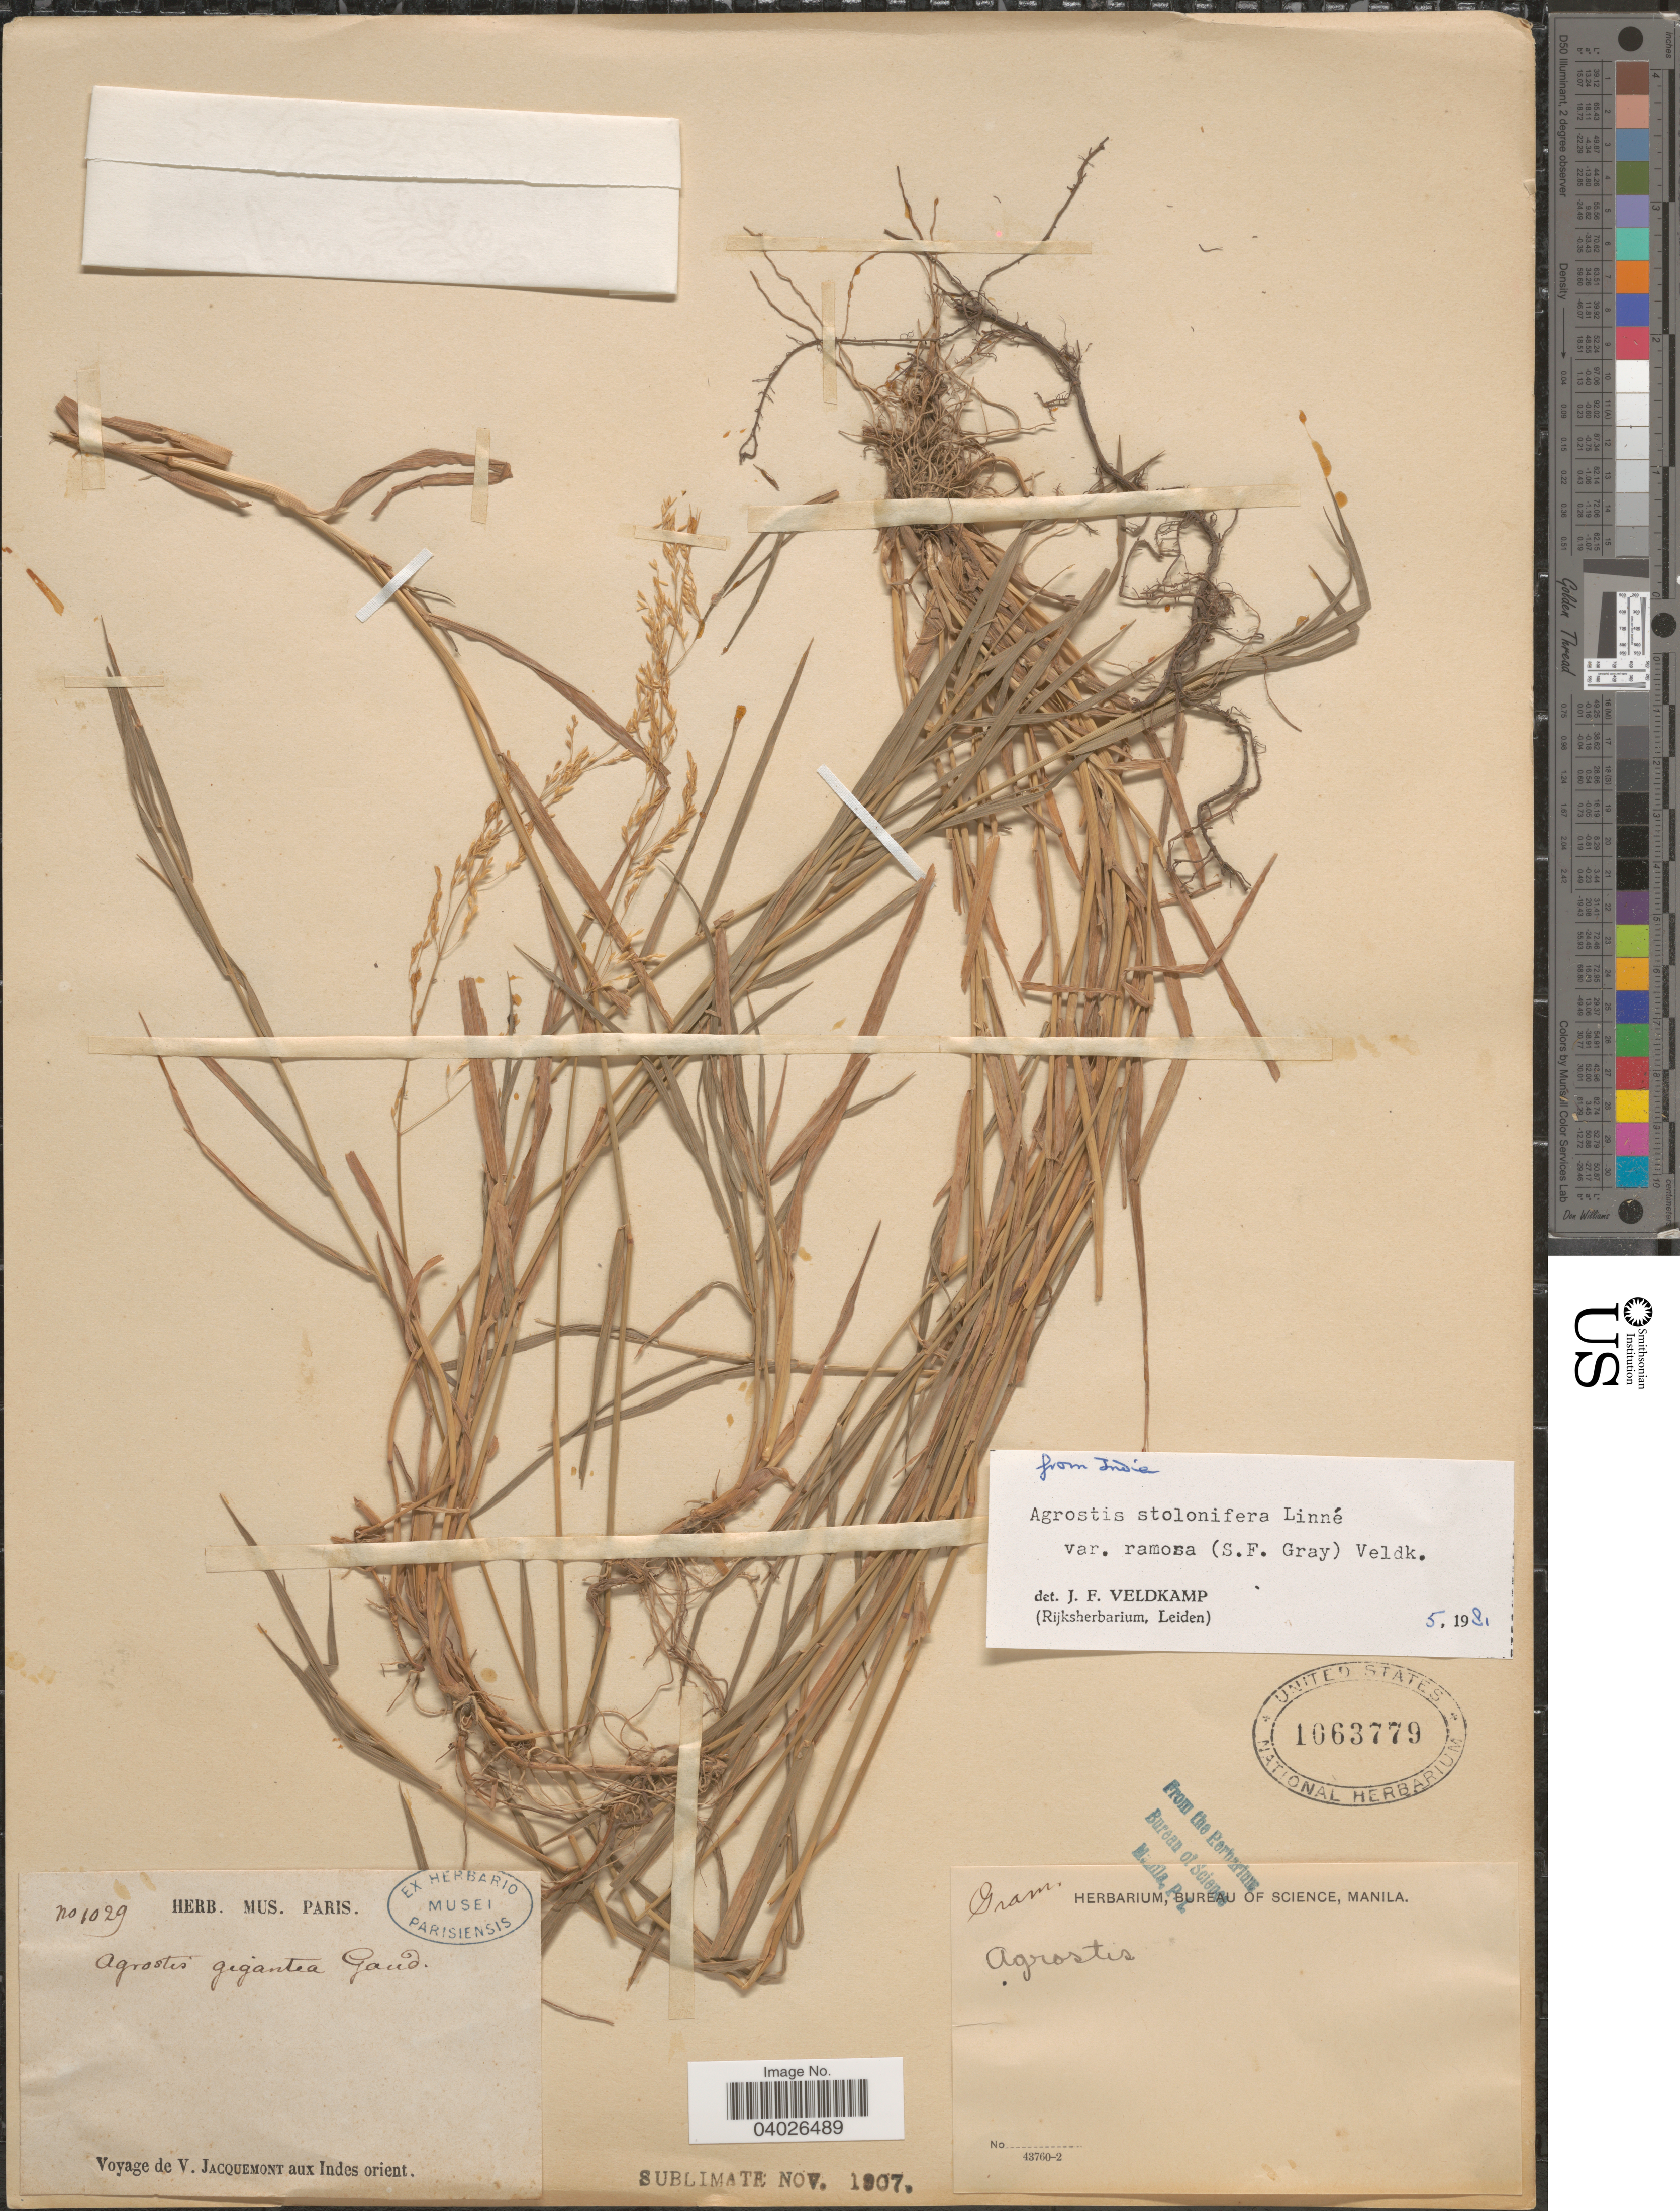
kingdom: Plantae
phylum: Tracheophyta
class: Liliopsida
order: Poales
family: Poaceae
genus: Agrostis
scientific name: Agrostis stolonifera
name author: L.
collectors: V. Jacquemont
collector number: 1029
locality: Aux Indes orient.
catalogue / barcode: US 1063779